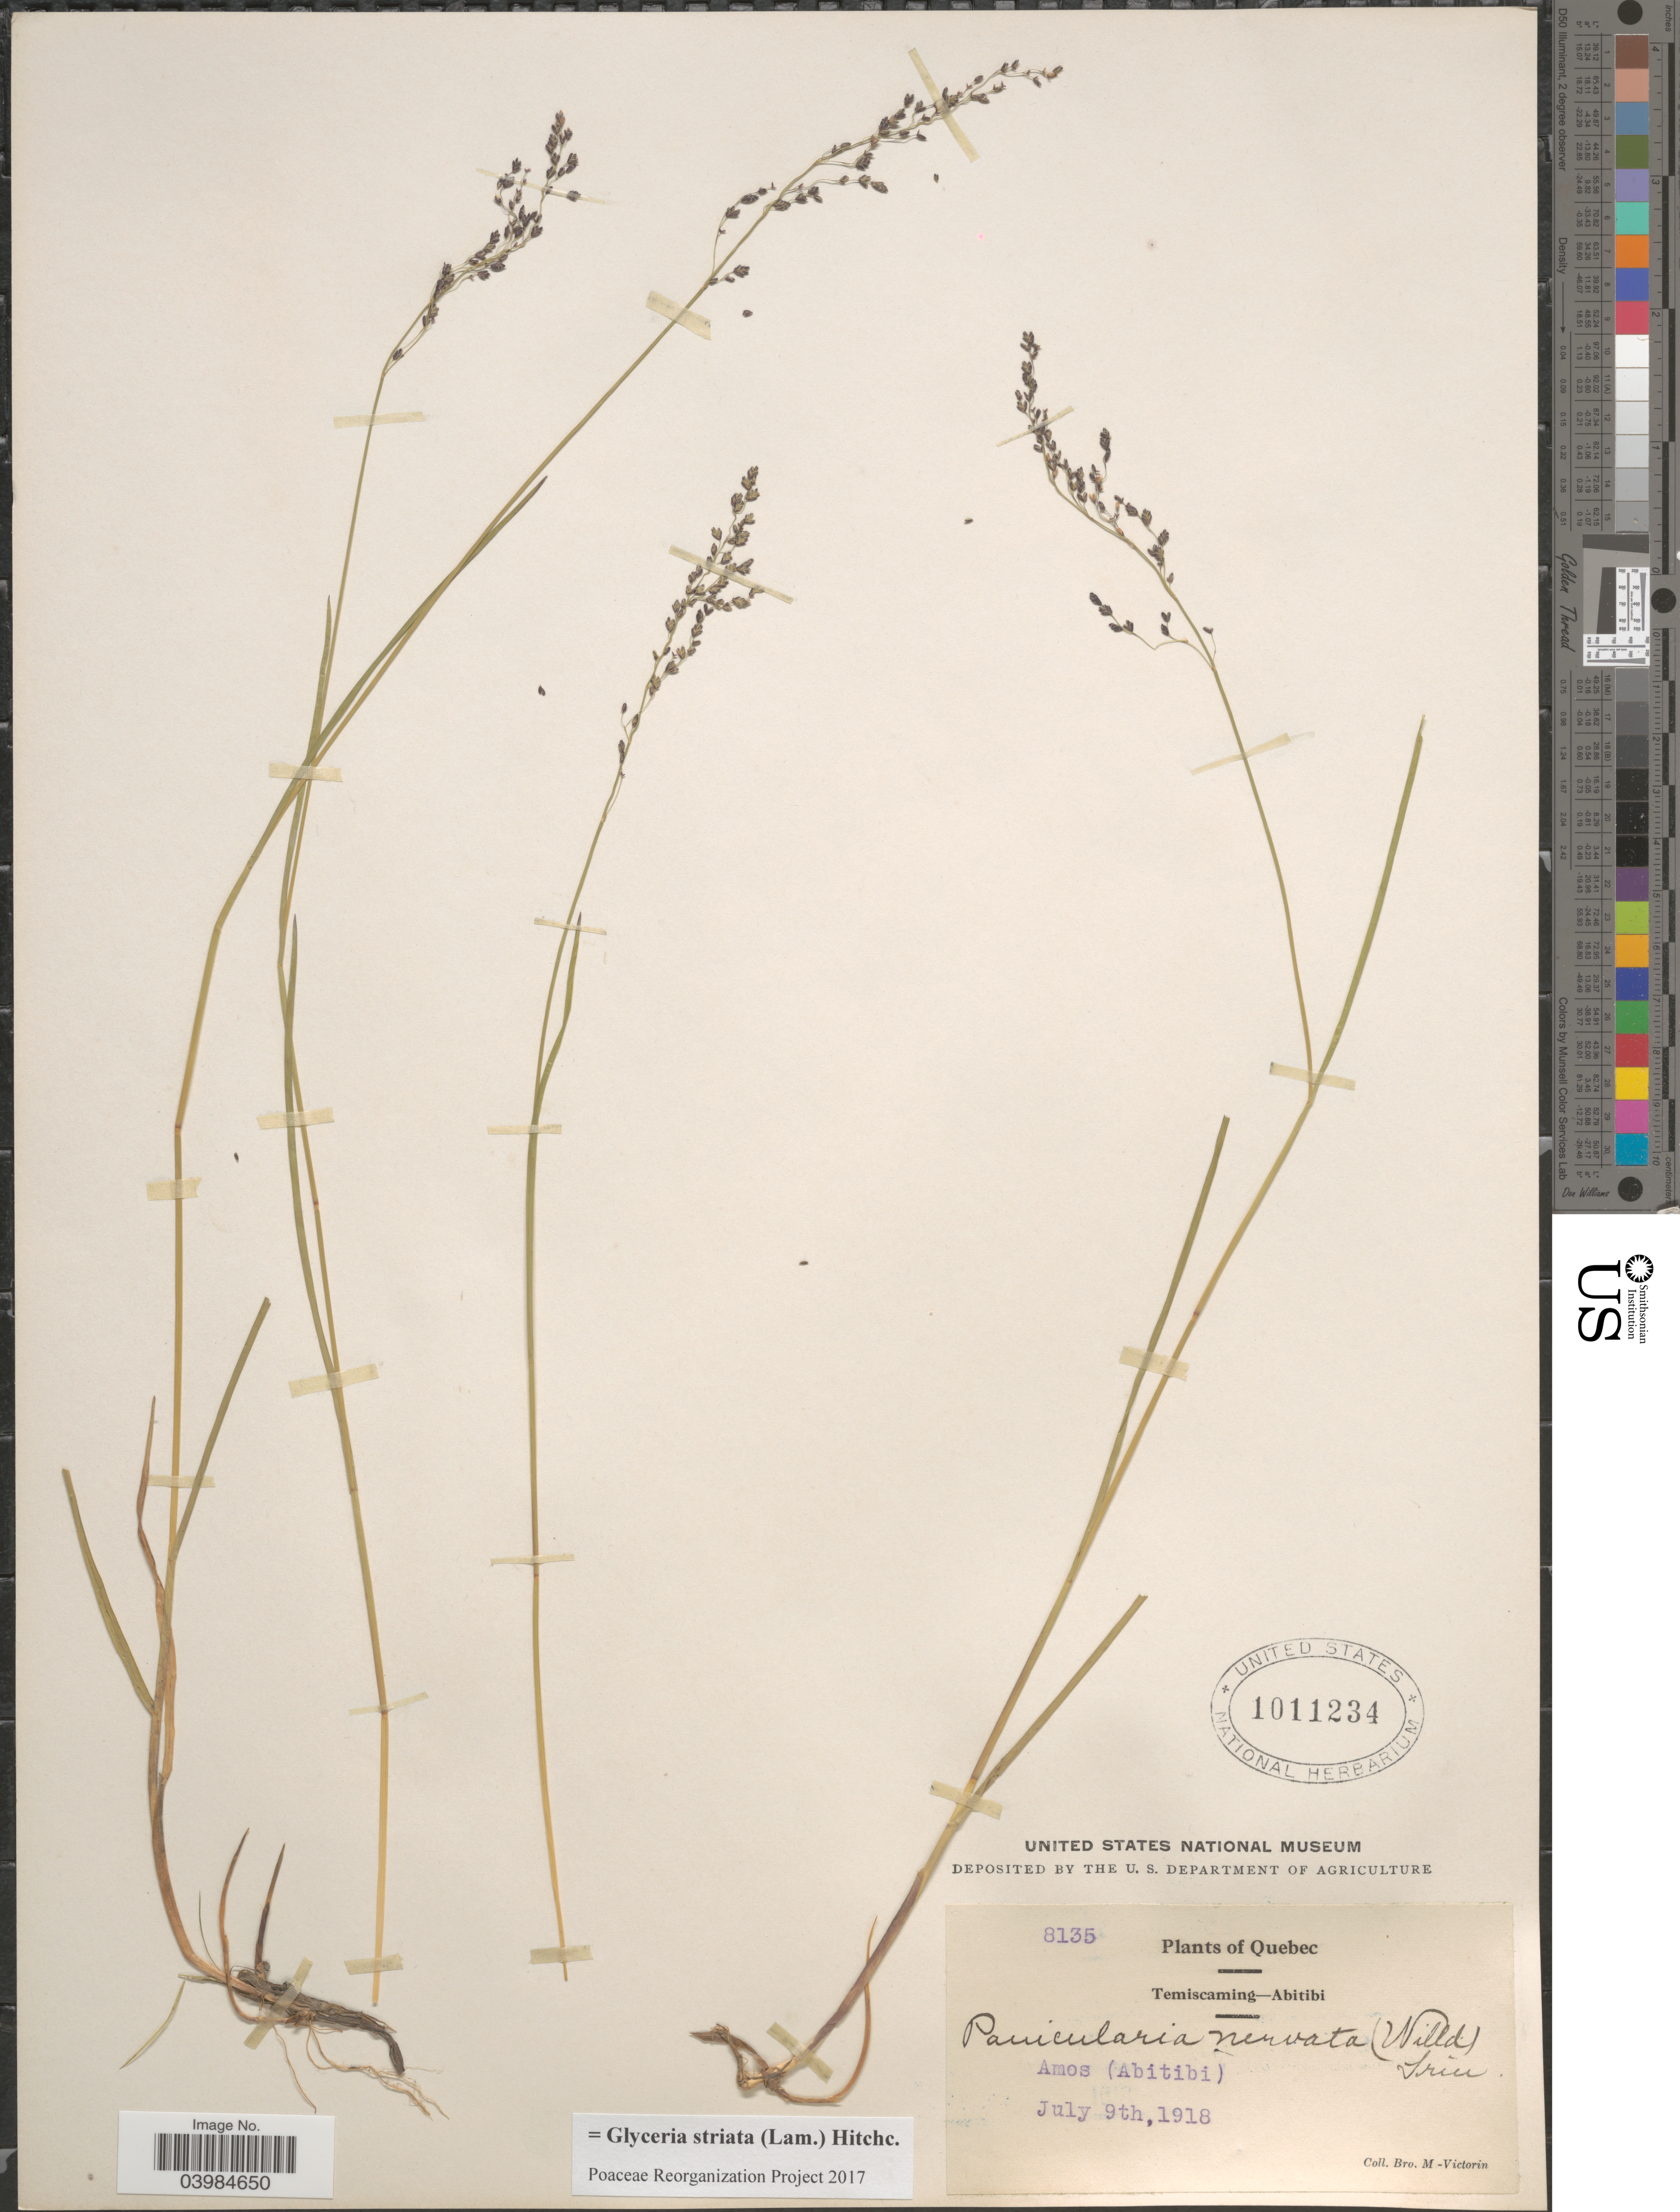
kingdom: Plantae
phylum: Tracheophyta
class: Liliopsida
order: Poales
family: Poaceae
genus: Glyceria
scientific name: Glyceria striata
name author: (Lam.) Hitchc.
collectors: Fr. Marie-Victorin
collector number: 8135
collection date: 1918-07-09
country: Canada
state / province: Quebec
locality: Temiscaming-Abitibi. Amos (Abitibi).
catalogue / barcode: US 1011234